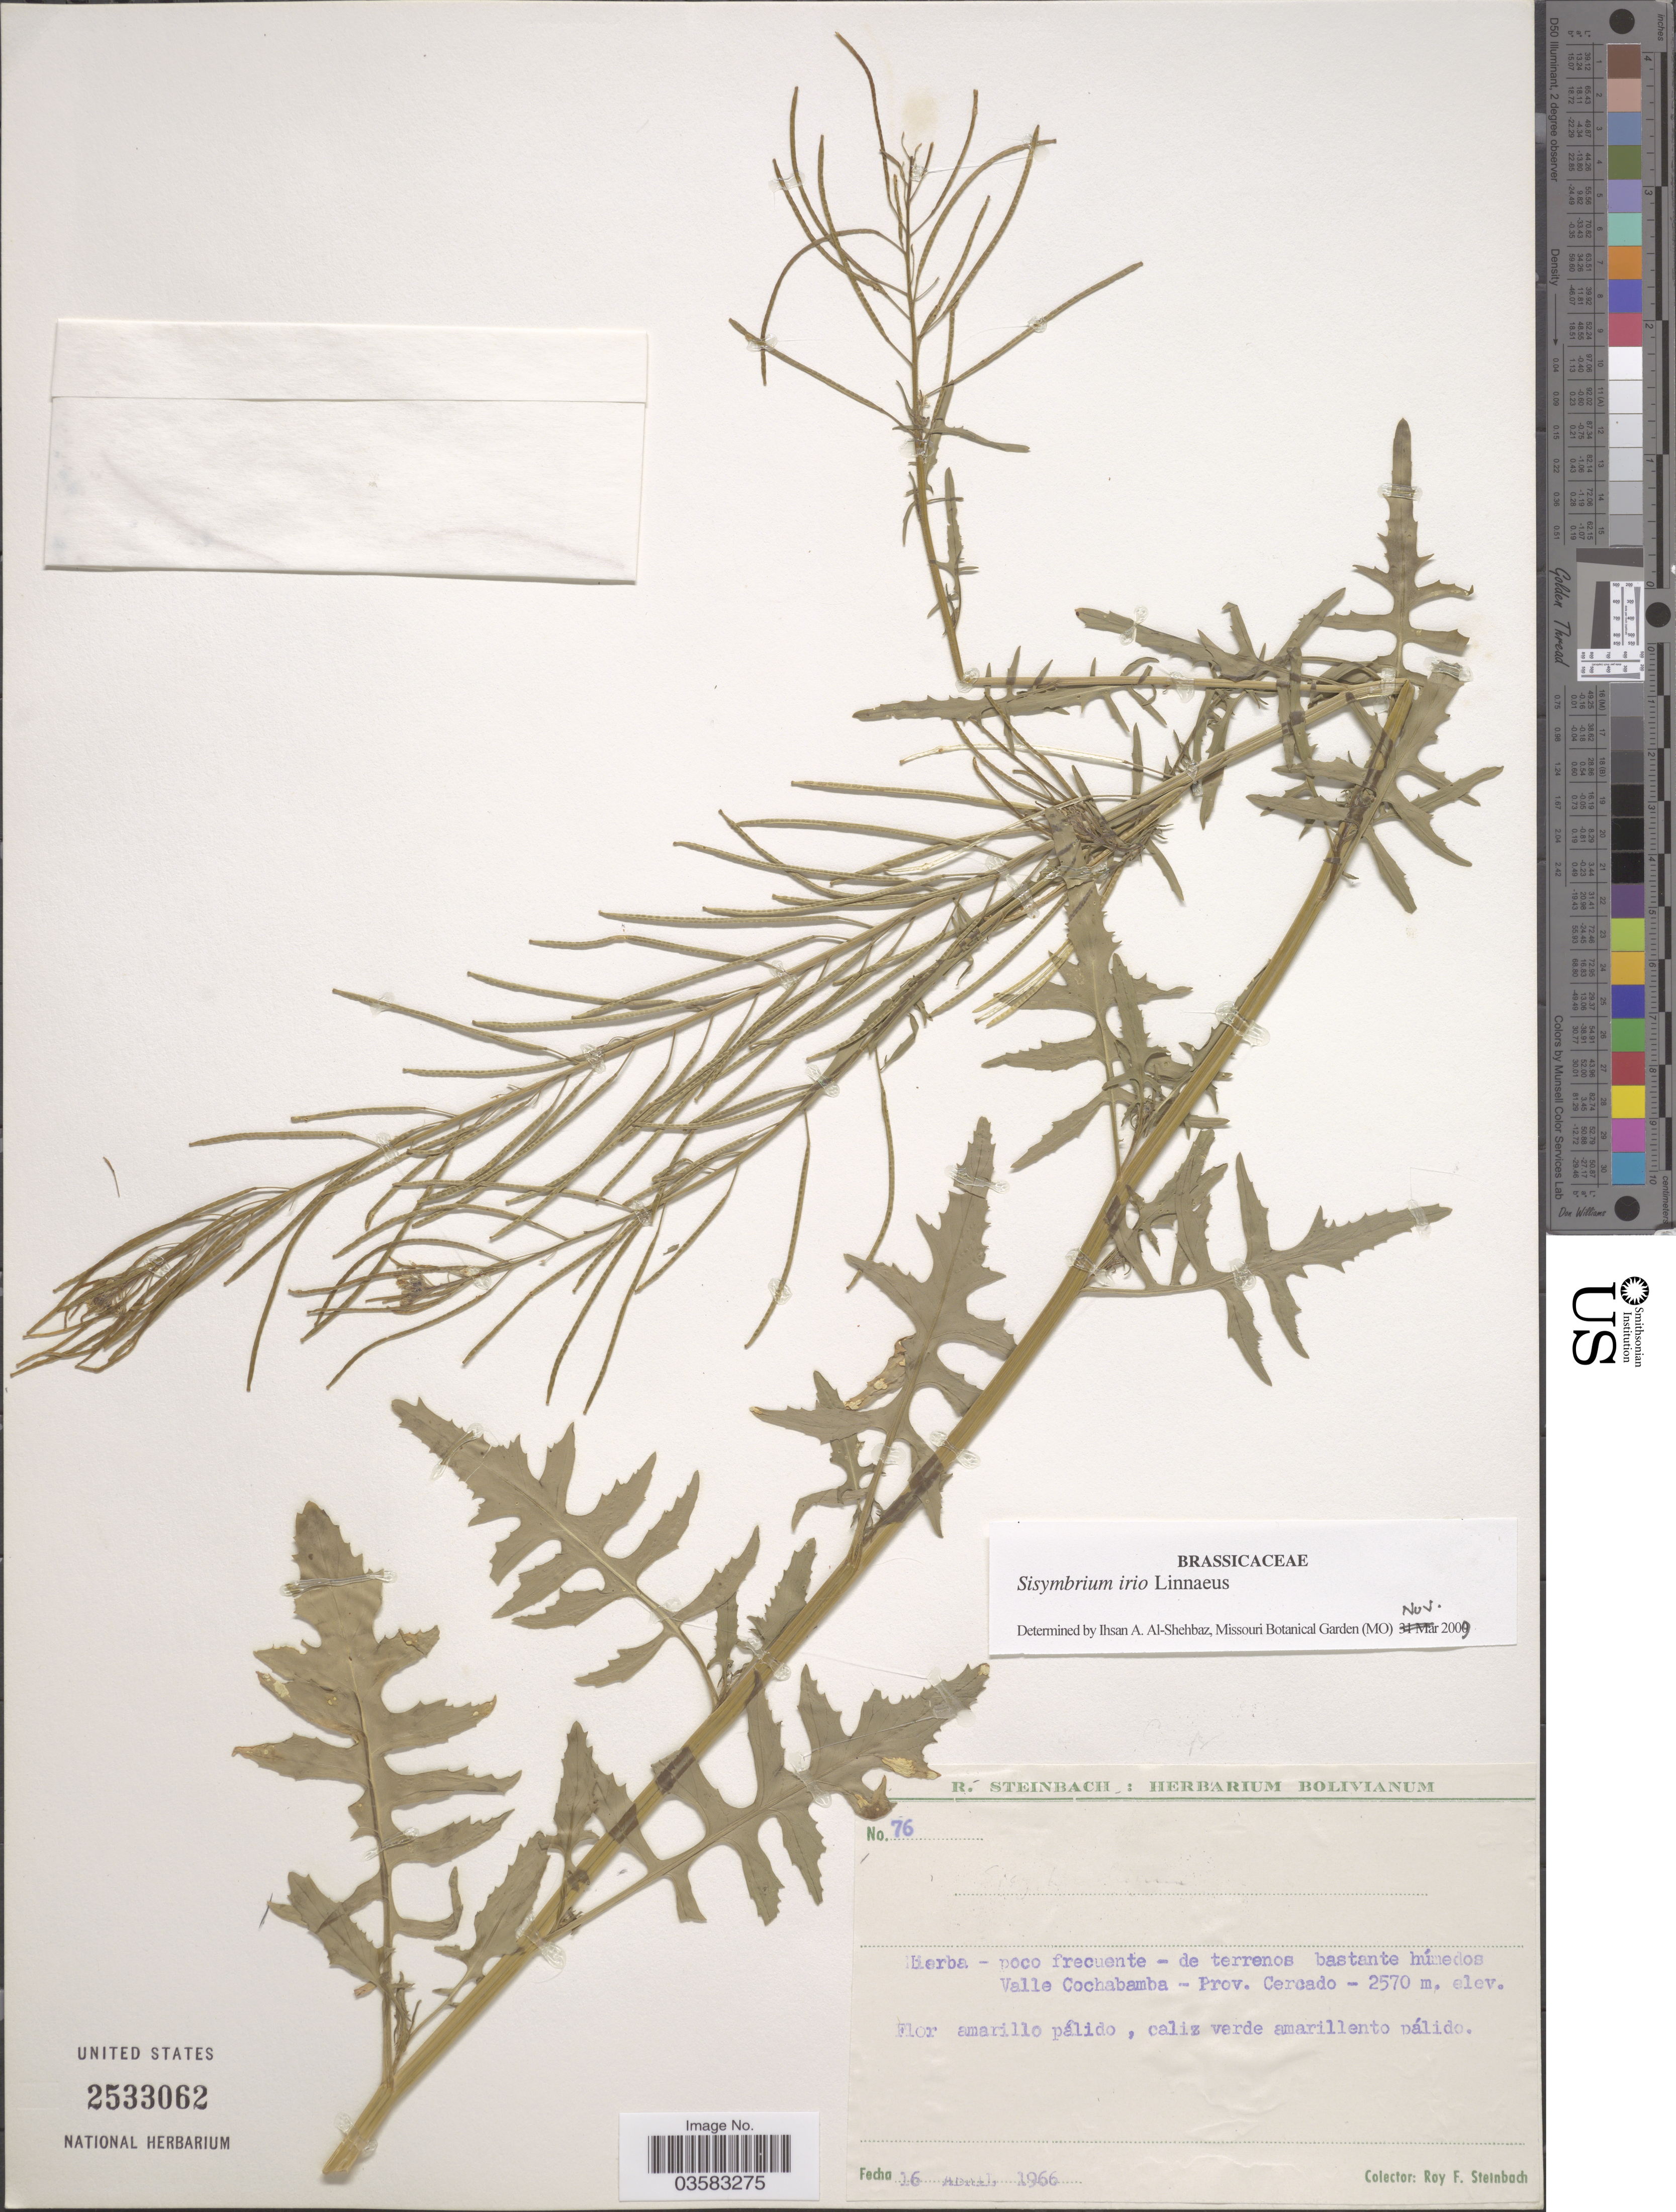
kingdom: Plantae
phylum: Tracheophyta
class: Magnoliopsida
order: Brassicales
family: Brassicaceae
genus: Sisymbrium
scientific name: Sisymbrium irio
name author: L.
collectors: R. F. Steinbach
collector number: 76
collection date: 1966-04-16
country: Bolivia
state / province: Cochabamba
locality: De terrenos bastante húmedos Valle Cochabamba - Prov. Cercado.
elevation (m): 2570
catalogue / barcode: US 2533062